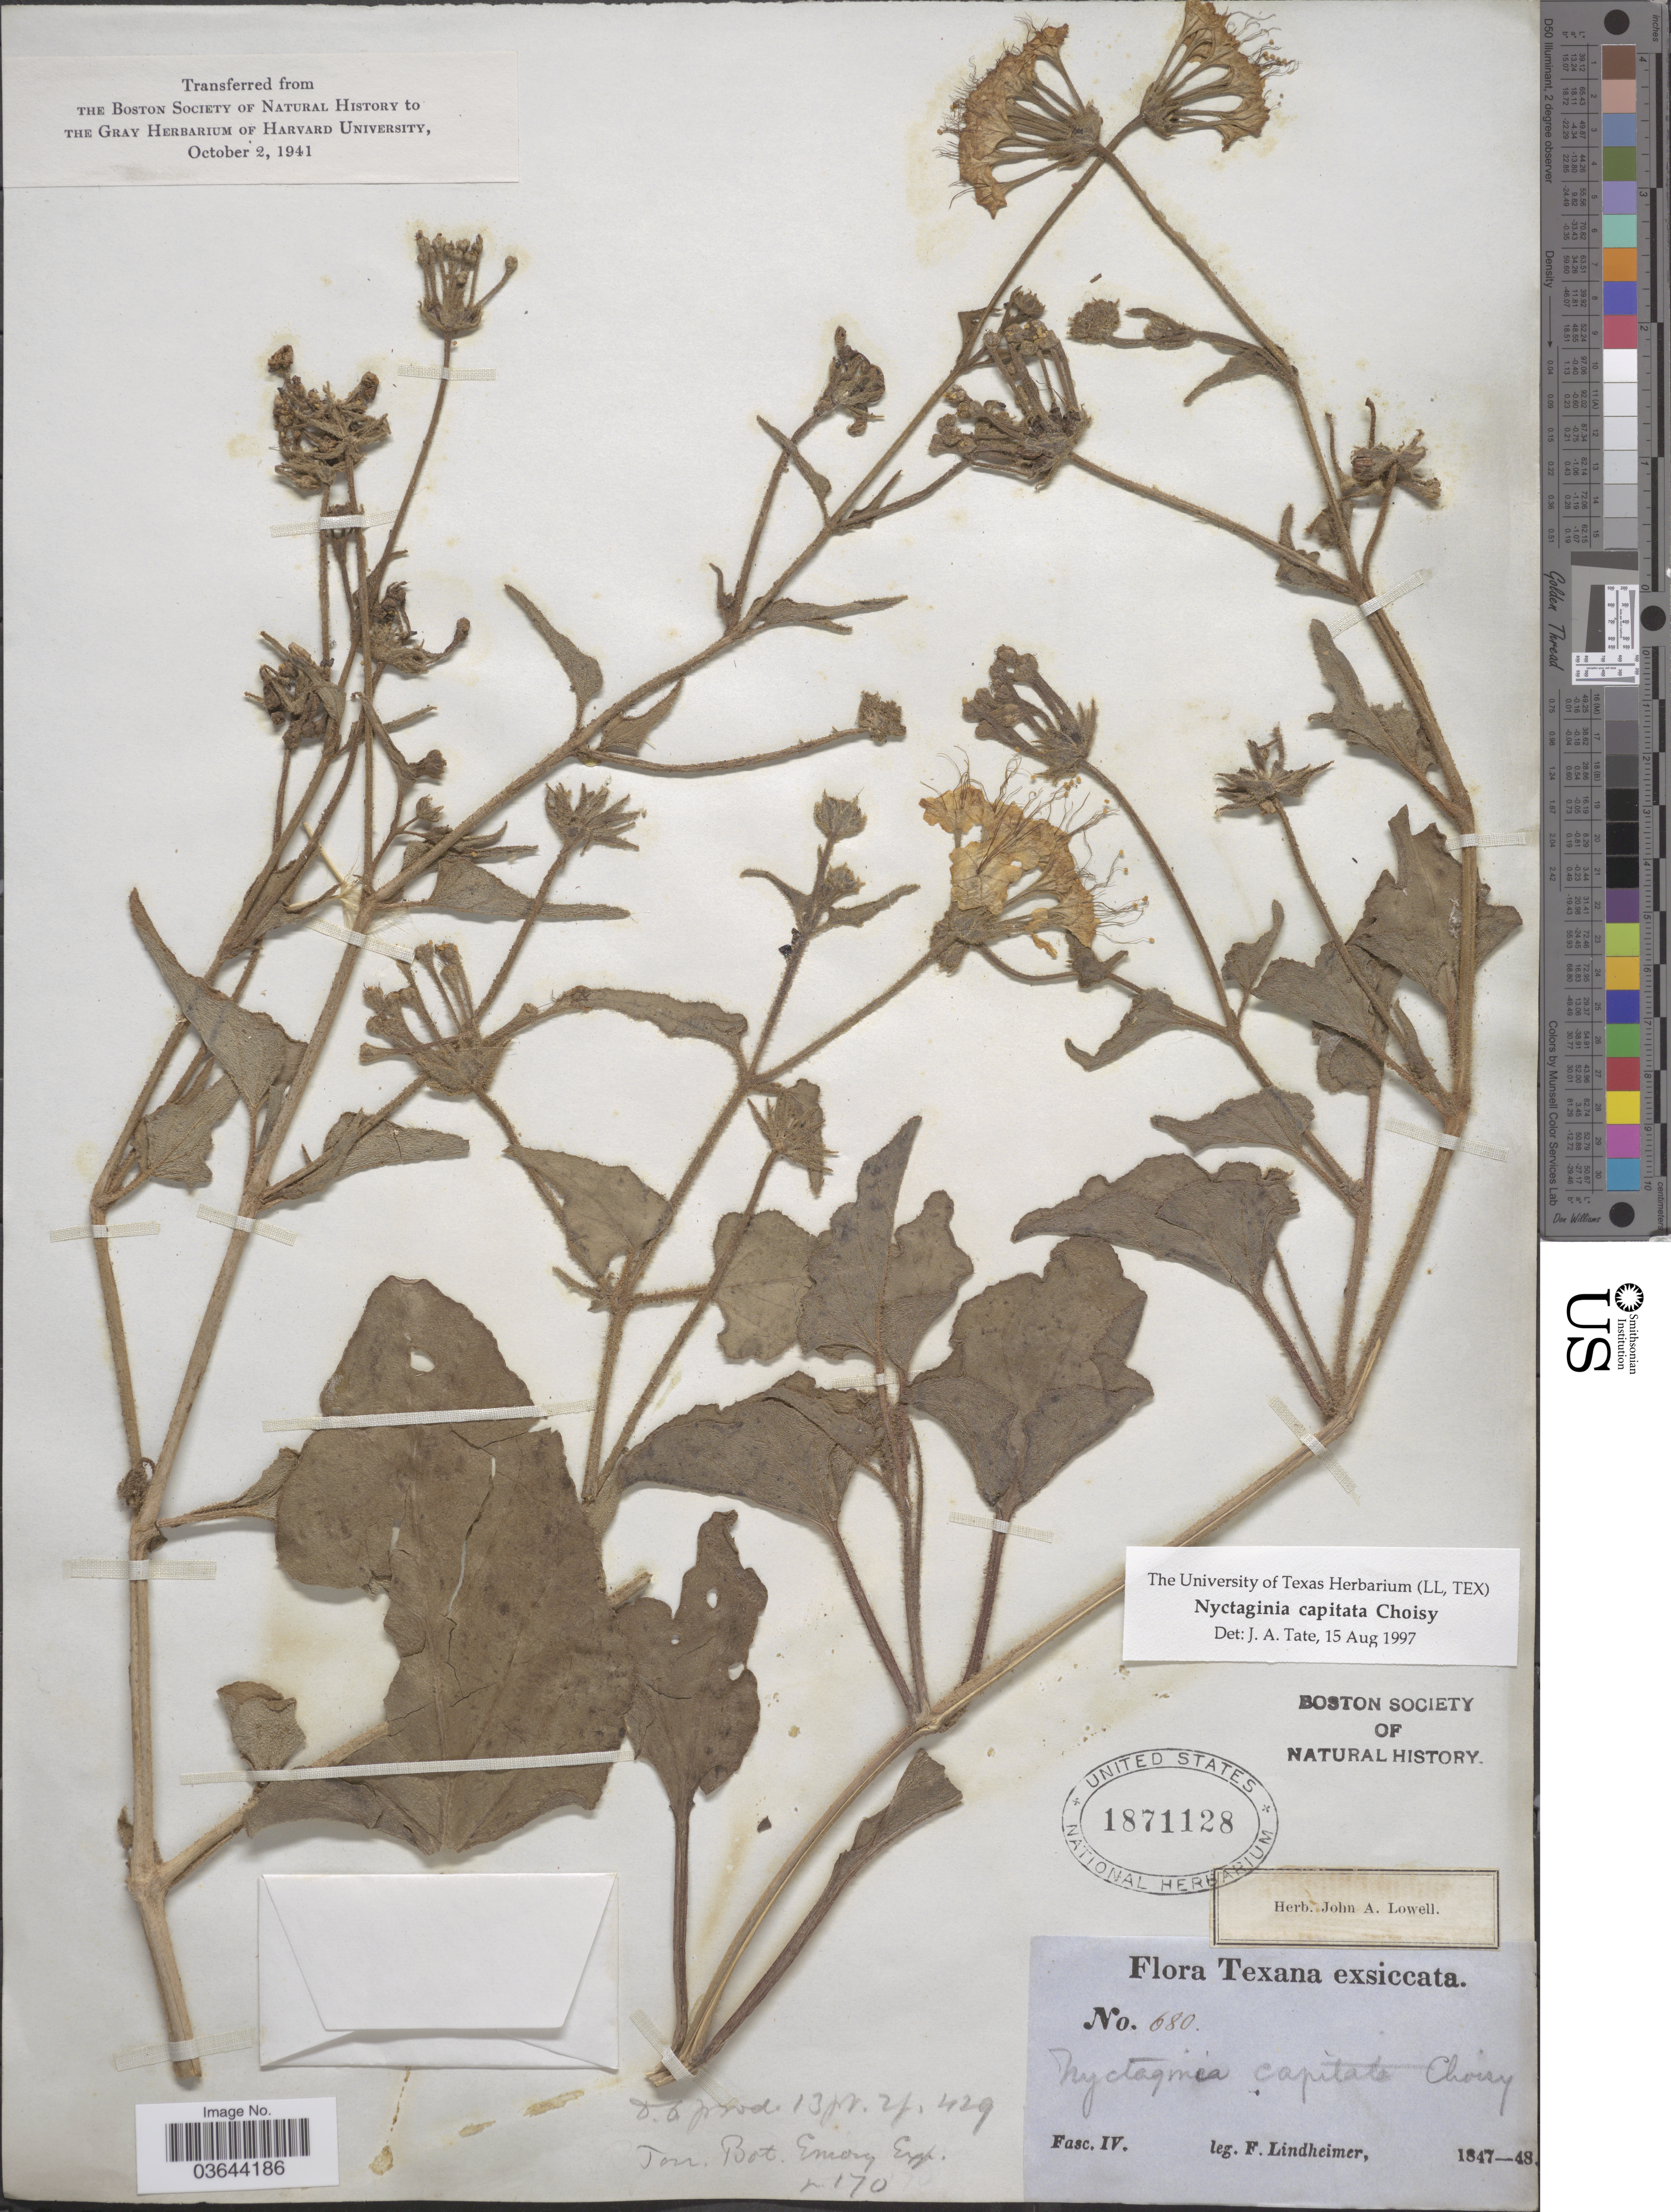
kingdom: Plantae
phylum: Tracheophyta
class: Magnoliopsida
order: Caryophyllales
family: Nyctaginaceae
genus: Nyctaginia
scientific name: Nyctaginia capitata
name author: Choisy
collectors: F. Lindheimer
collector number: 680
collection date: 1847/1848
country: United States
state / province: Texas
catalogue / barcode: US 1871128